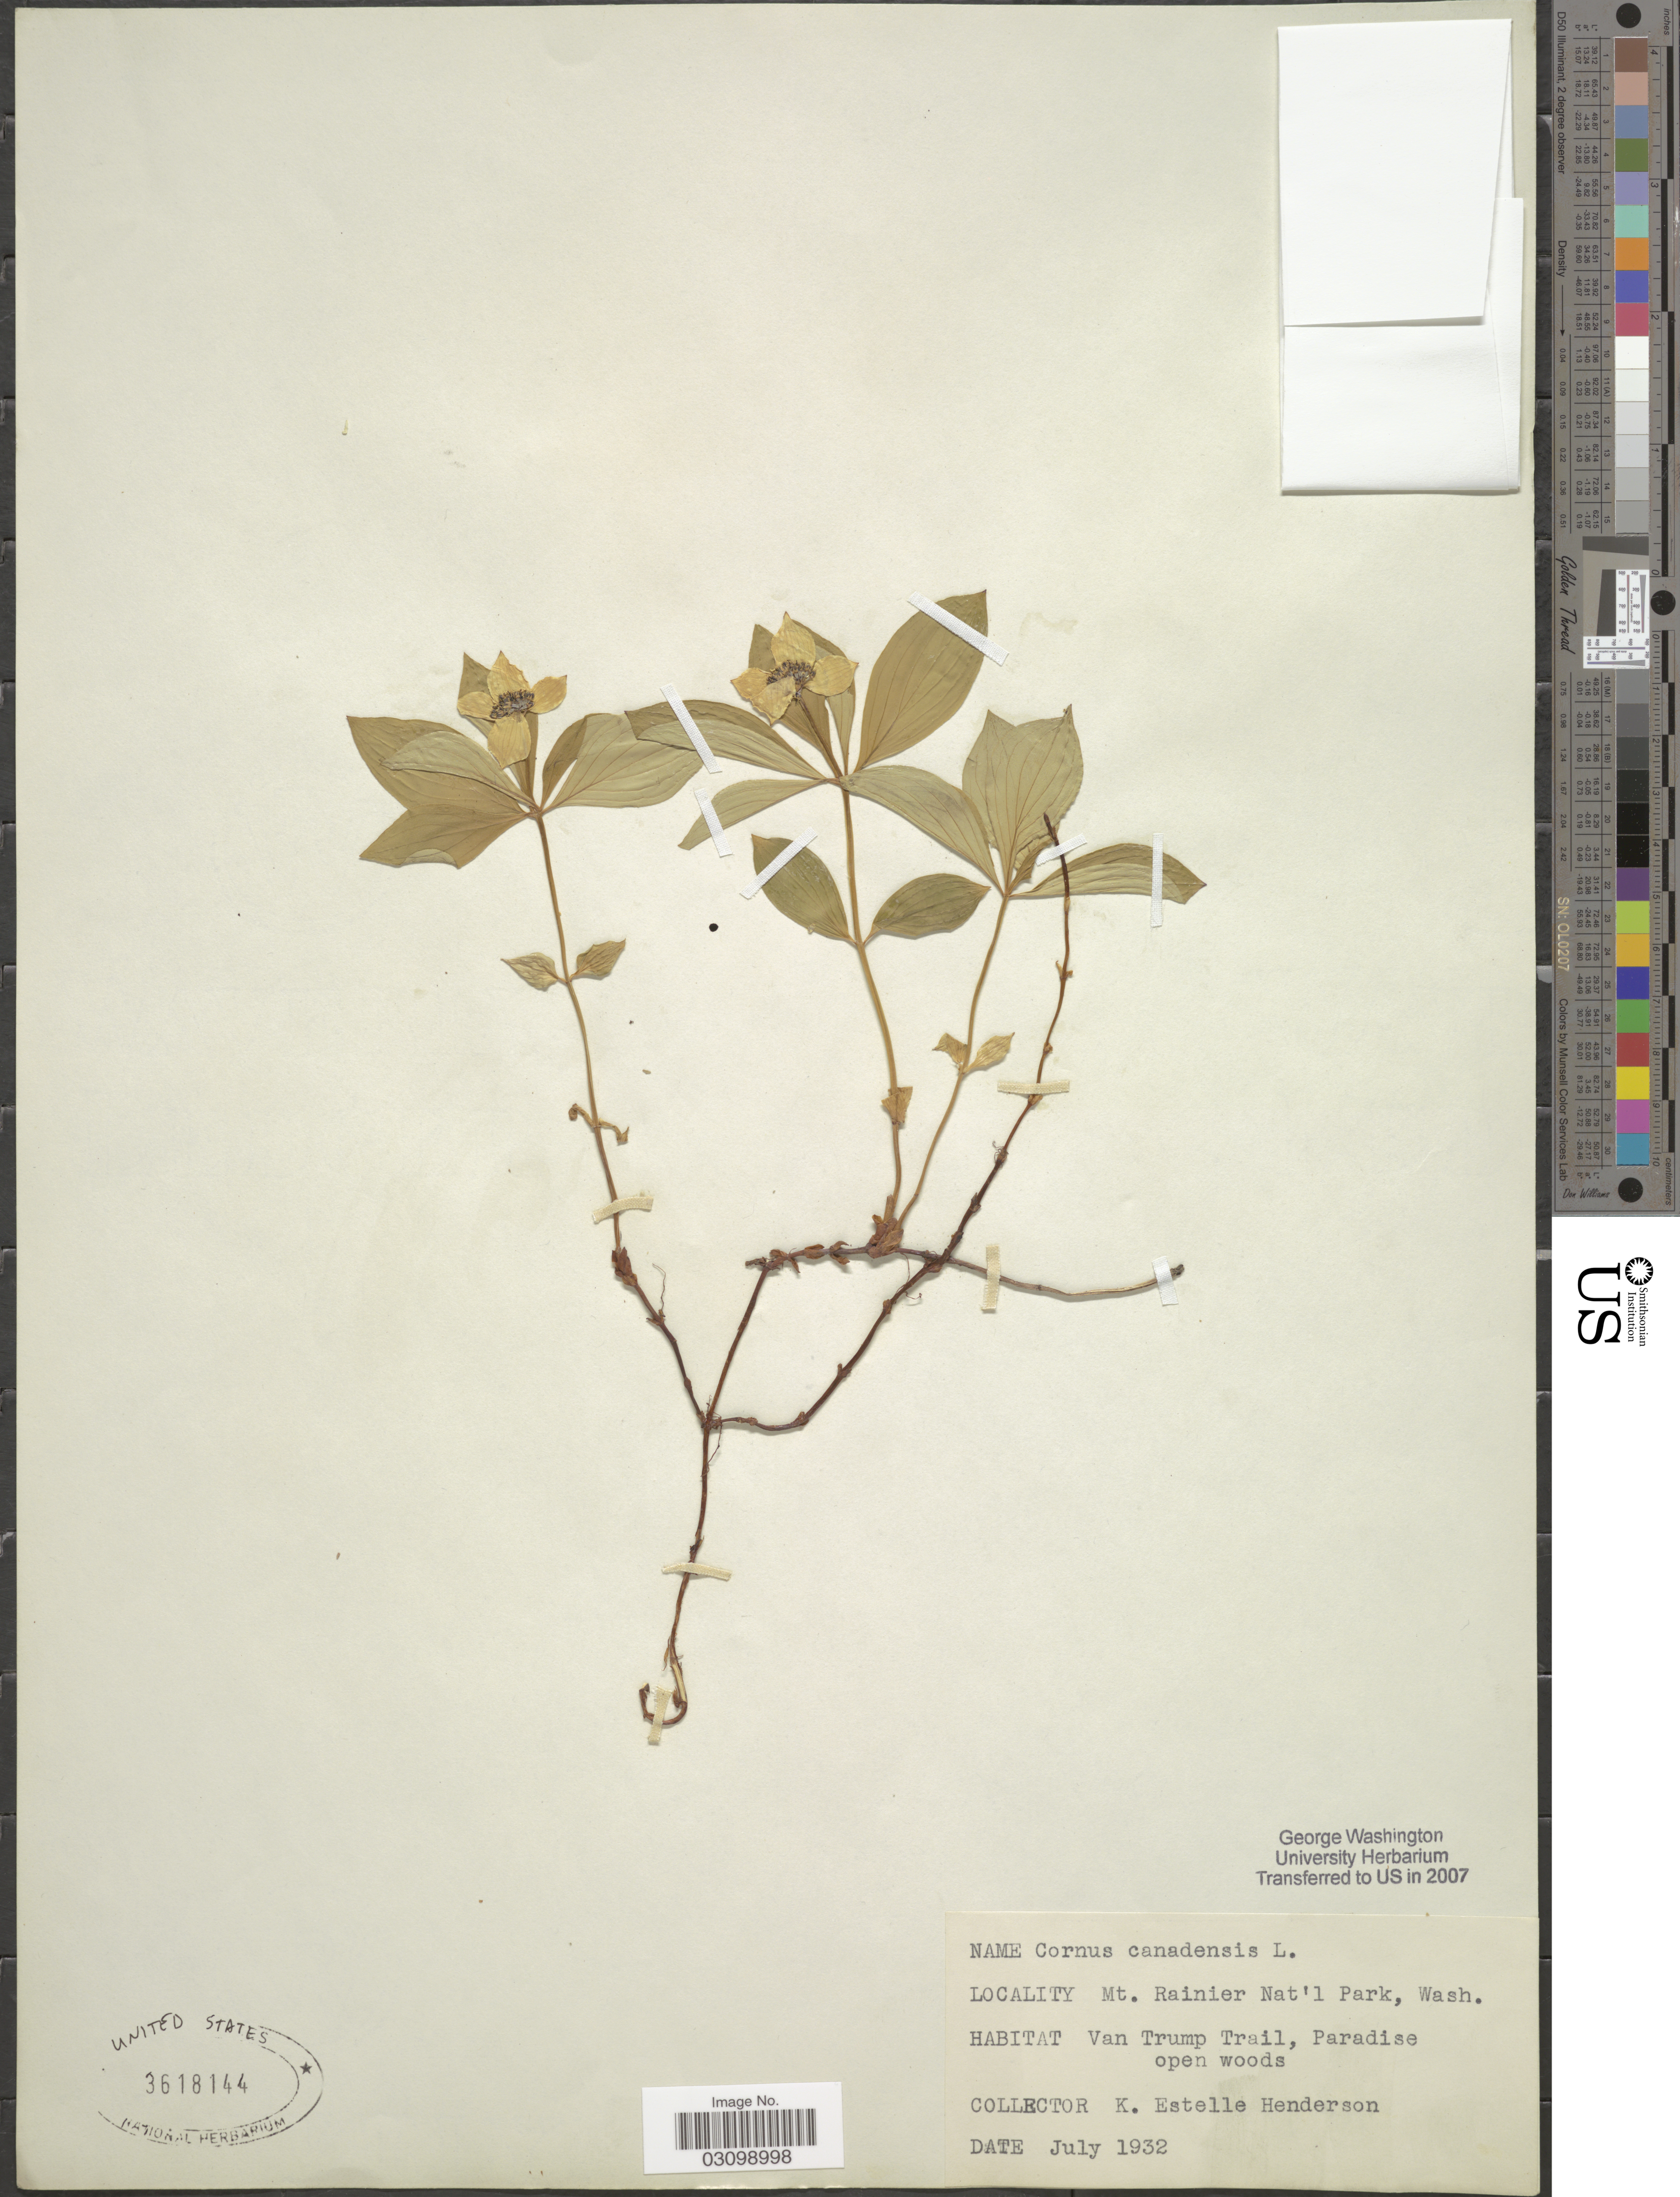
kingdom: Plantae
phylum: Tracheophyta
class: Magnoliopsida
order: Cornales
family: Cornaceae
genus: Cornus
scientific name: Cornus sp.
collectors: K. Henderson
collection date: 1932-07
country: United States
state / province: Washington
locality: Mt. Rainier Nat'l Park, Van Trump Trail, Paradise open woods.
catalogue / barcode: US 3618144